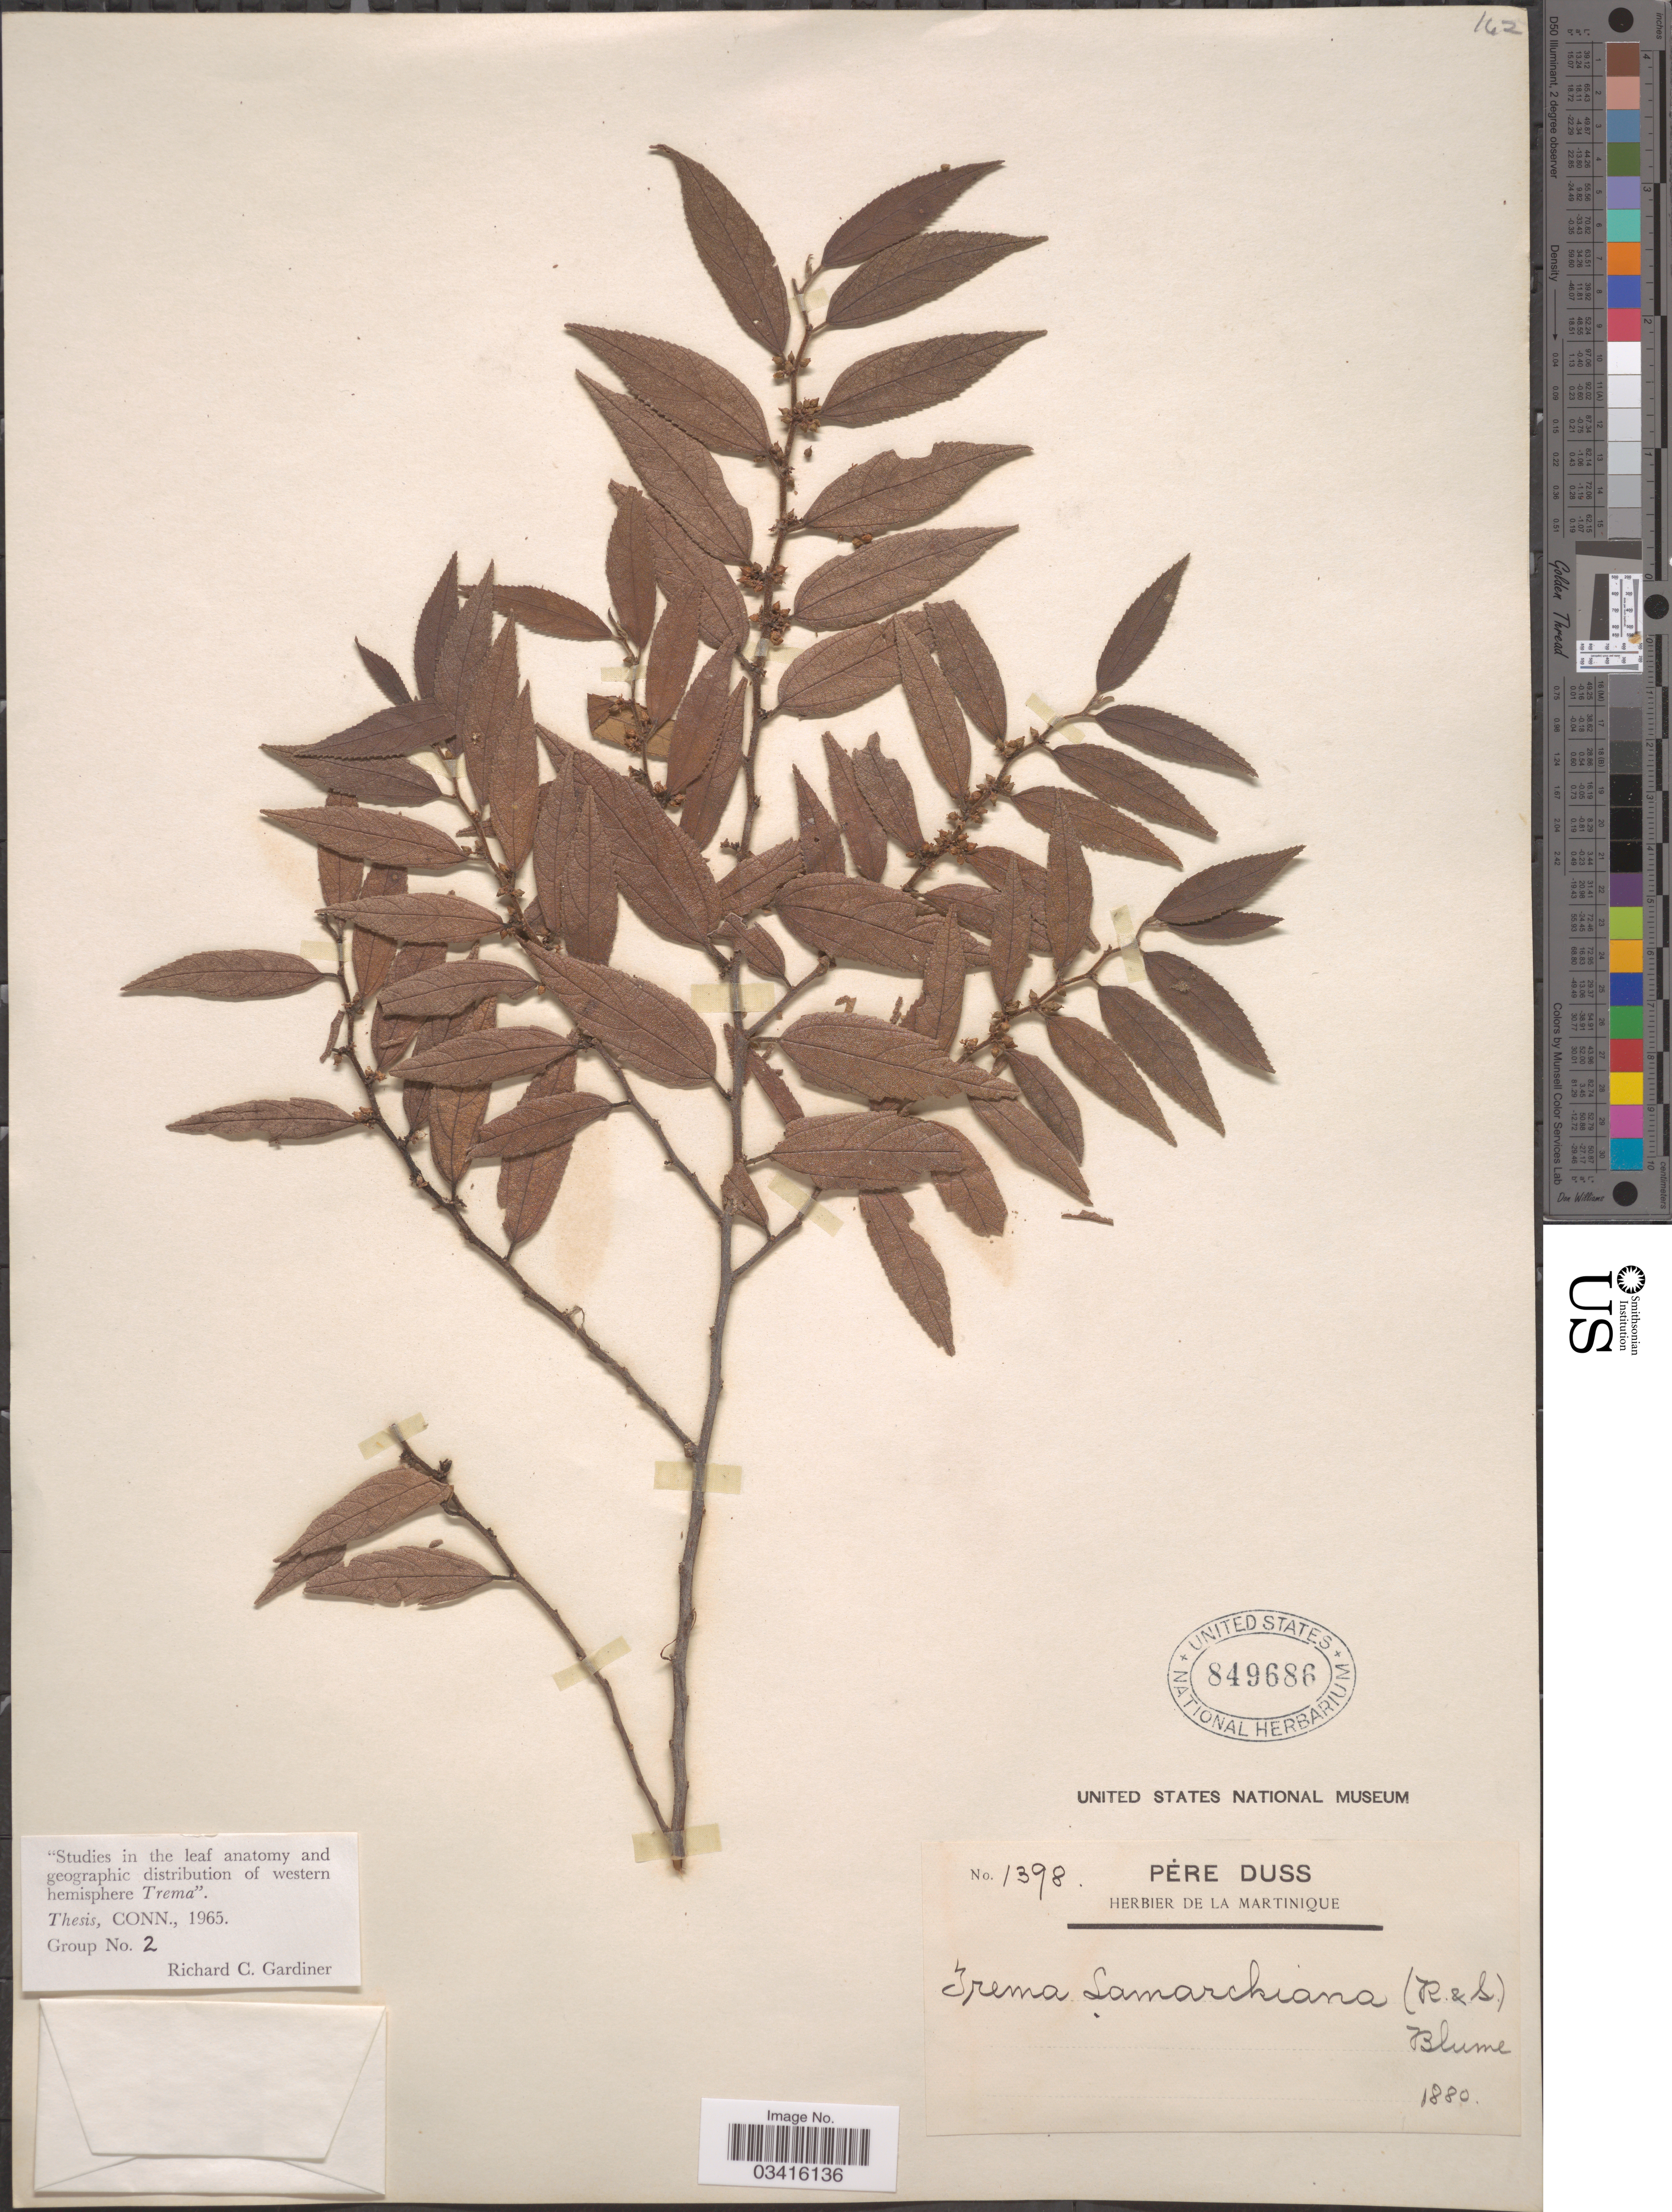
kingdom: Plantae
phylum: Tracheophyta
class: Magnoliopsida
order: Rosales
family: Cannabaceae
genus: Trema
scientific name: Trema lamarckianum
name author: (Schult.) Blume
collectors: Père Duss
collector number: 1398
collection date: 1880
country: Martinique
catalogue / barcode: US 849686